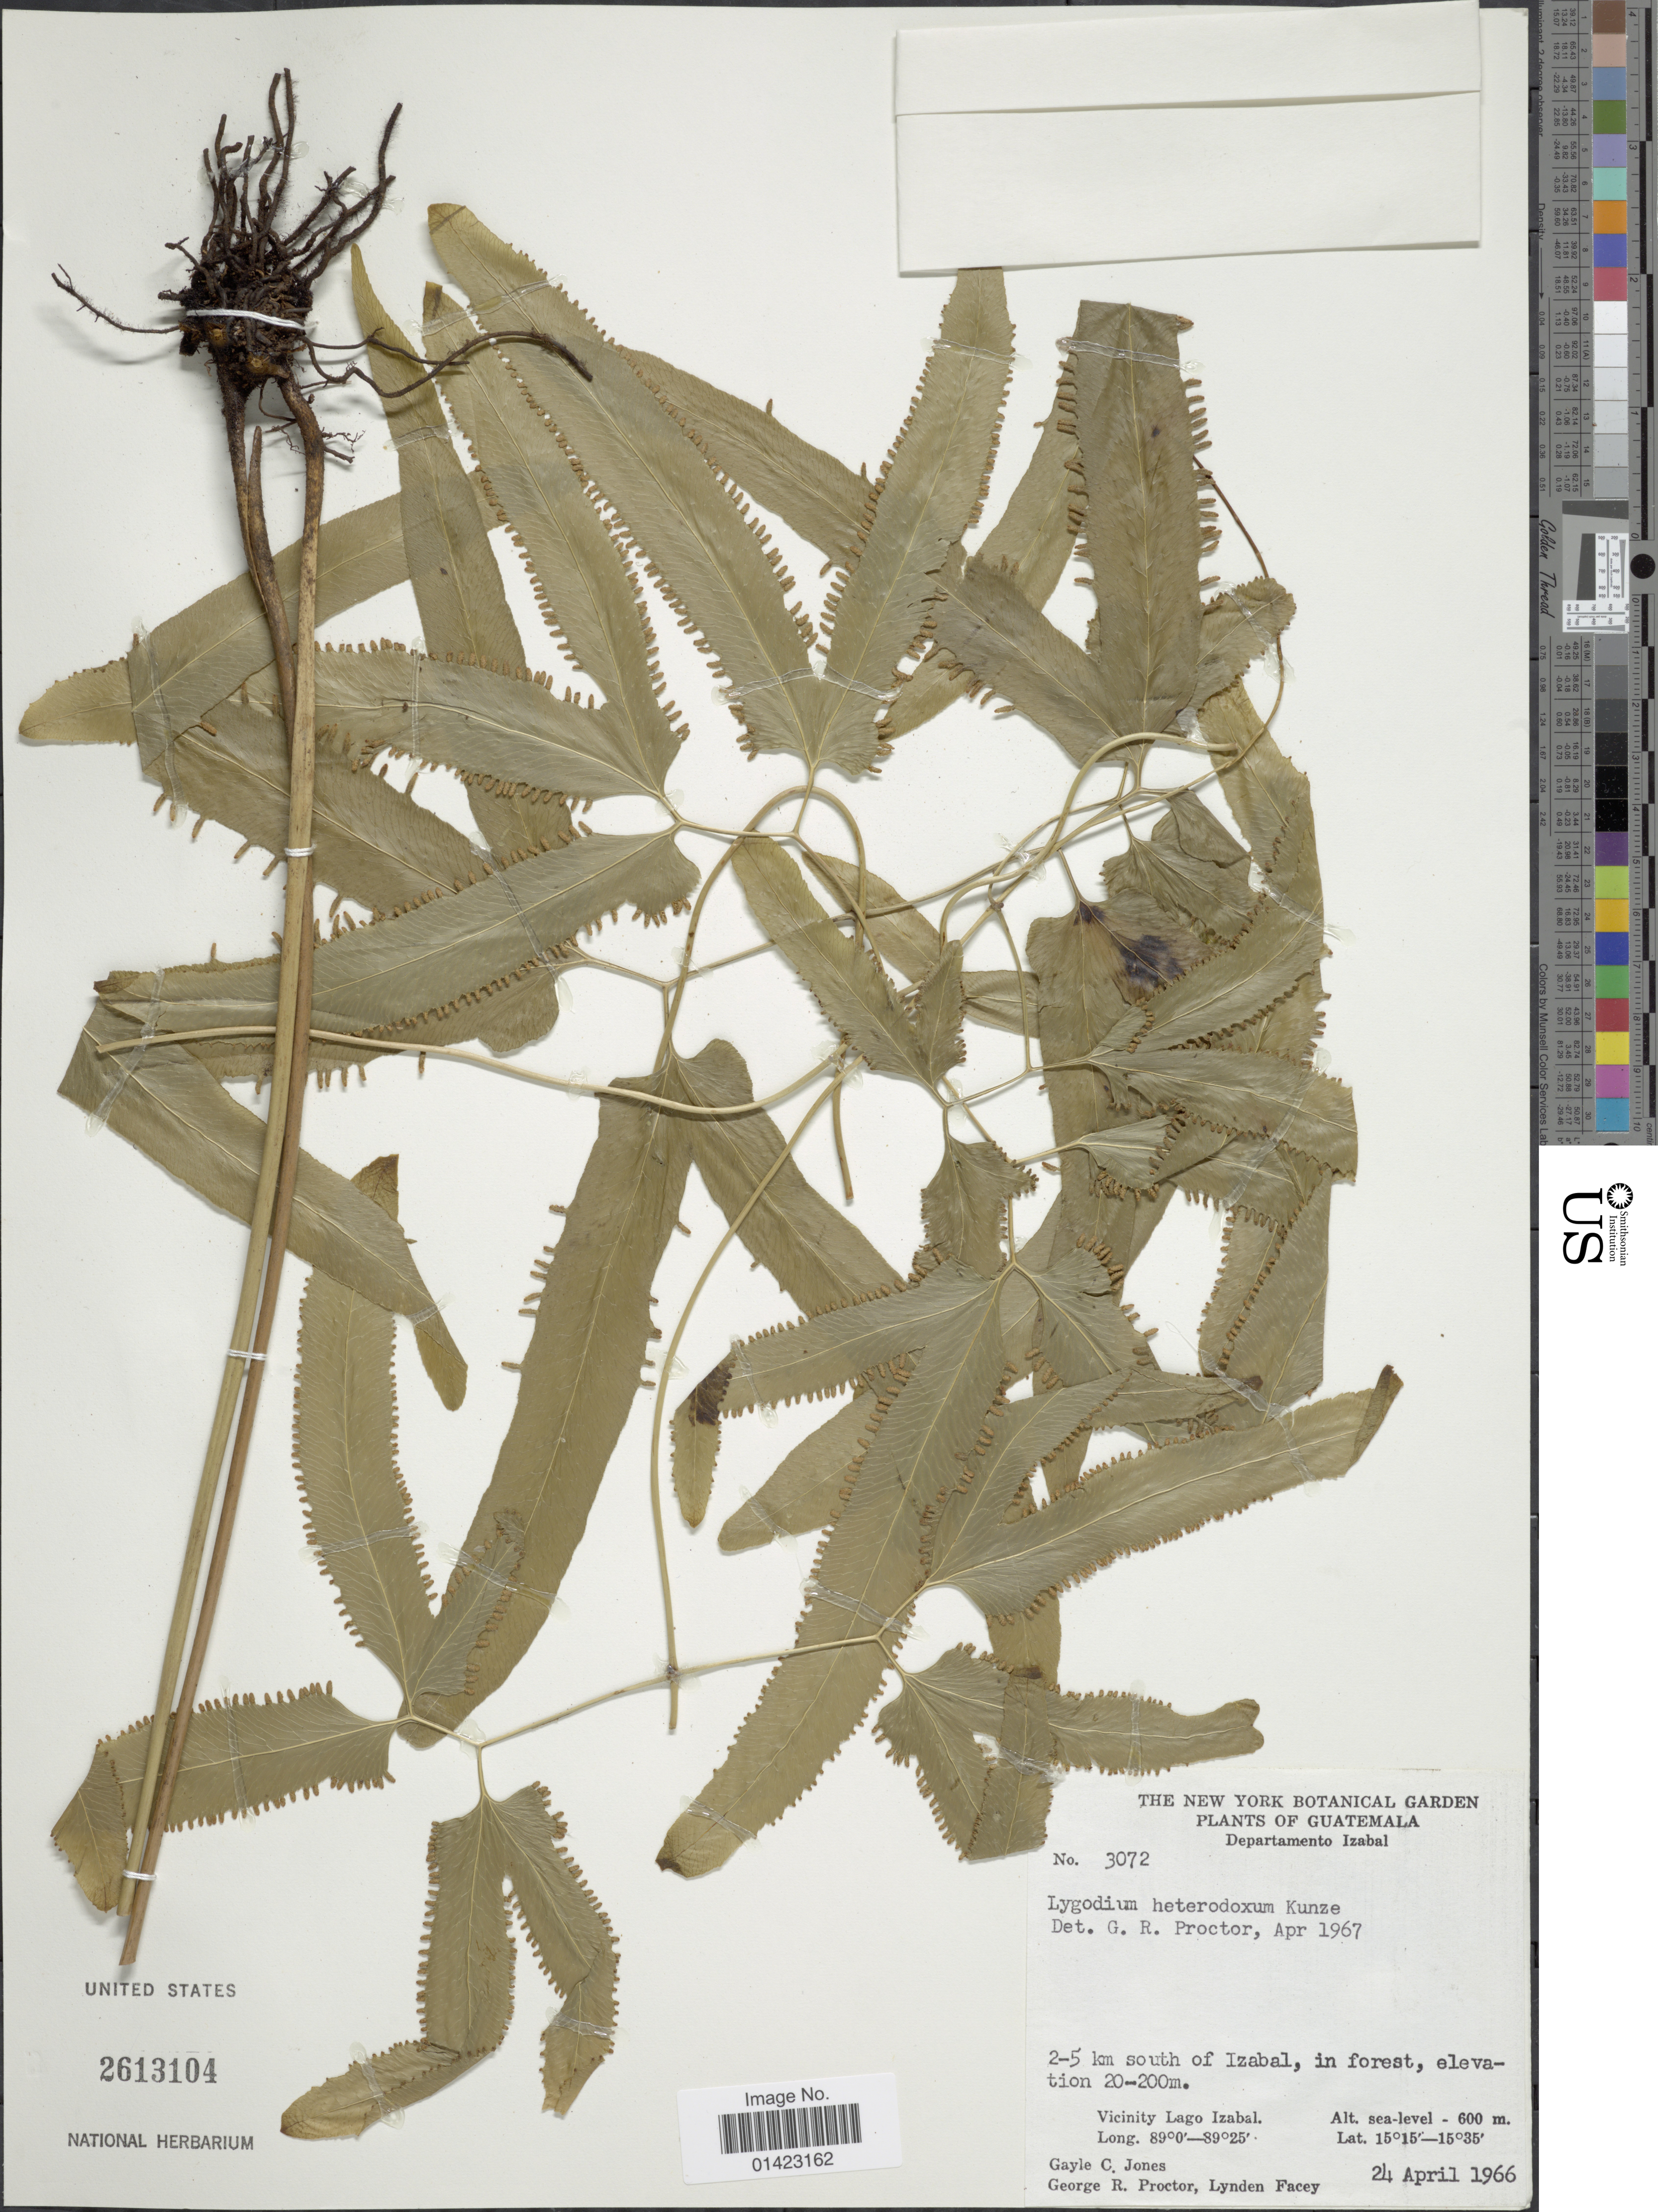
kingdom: Plantae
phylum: Tracheophyta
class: Polypodiopsida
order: Schizaeales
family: Lygodiaceae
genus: Lygodium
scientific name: Lygodium heterodoxum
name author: Kunze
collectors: G. C. Jones, G. R. Proctor & L. Facey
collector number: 3072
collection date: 1966-04-24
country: Guatemala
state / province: Izabal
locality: Departamento Izabal, 2-5km south of Izabal, in forest, Vicinity Lago Izabal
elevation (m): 600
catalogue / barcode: US 2613104